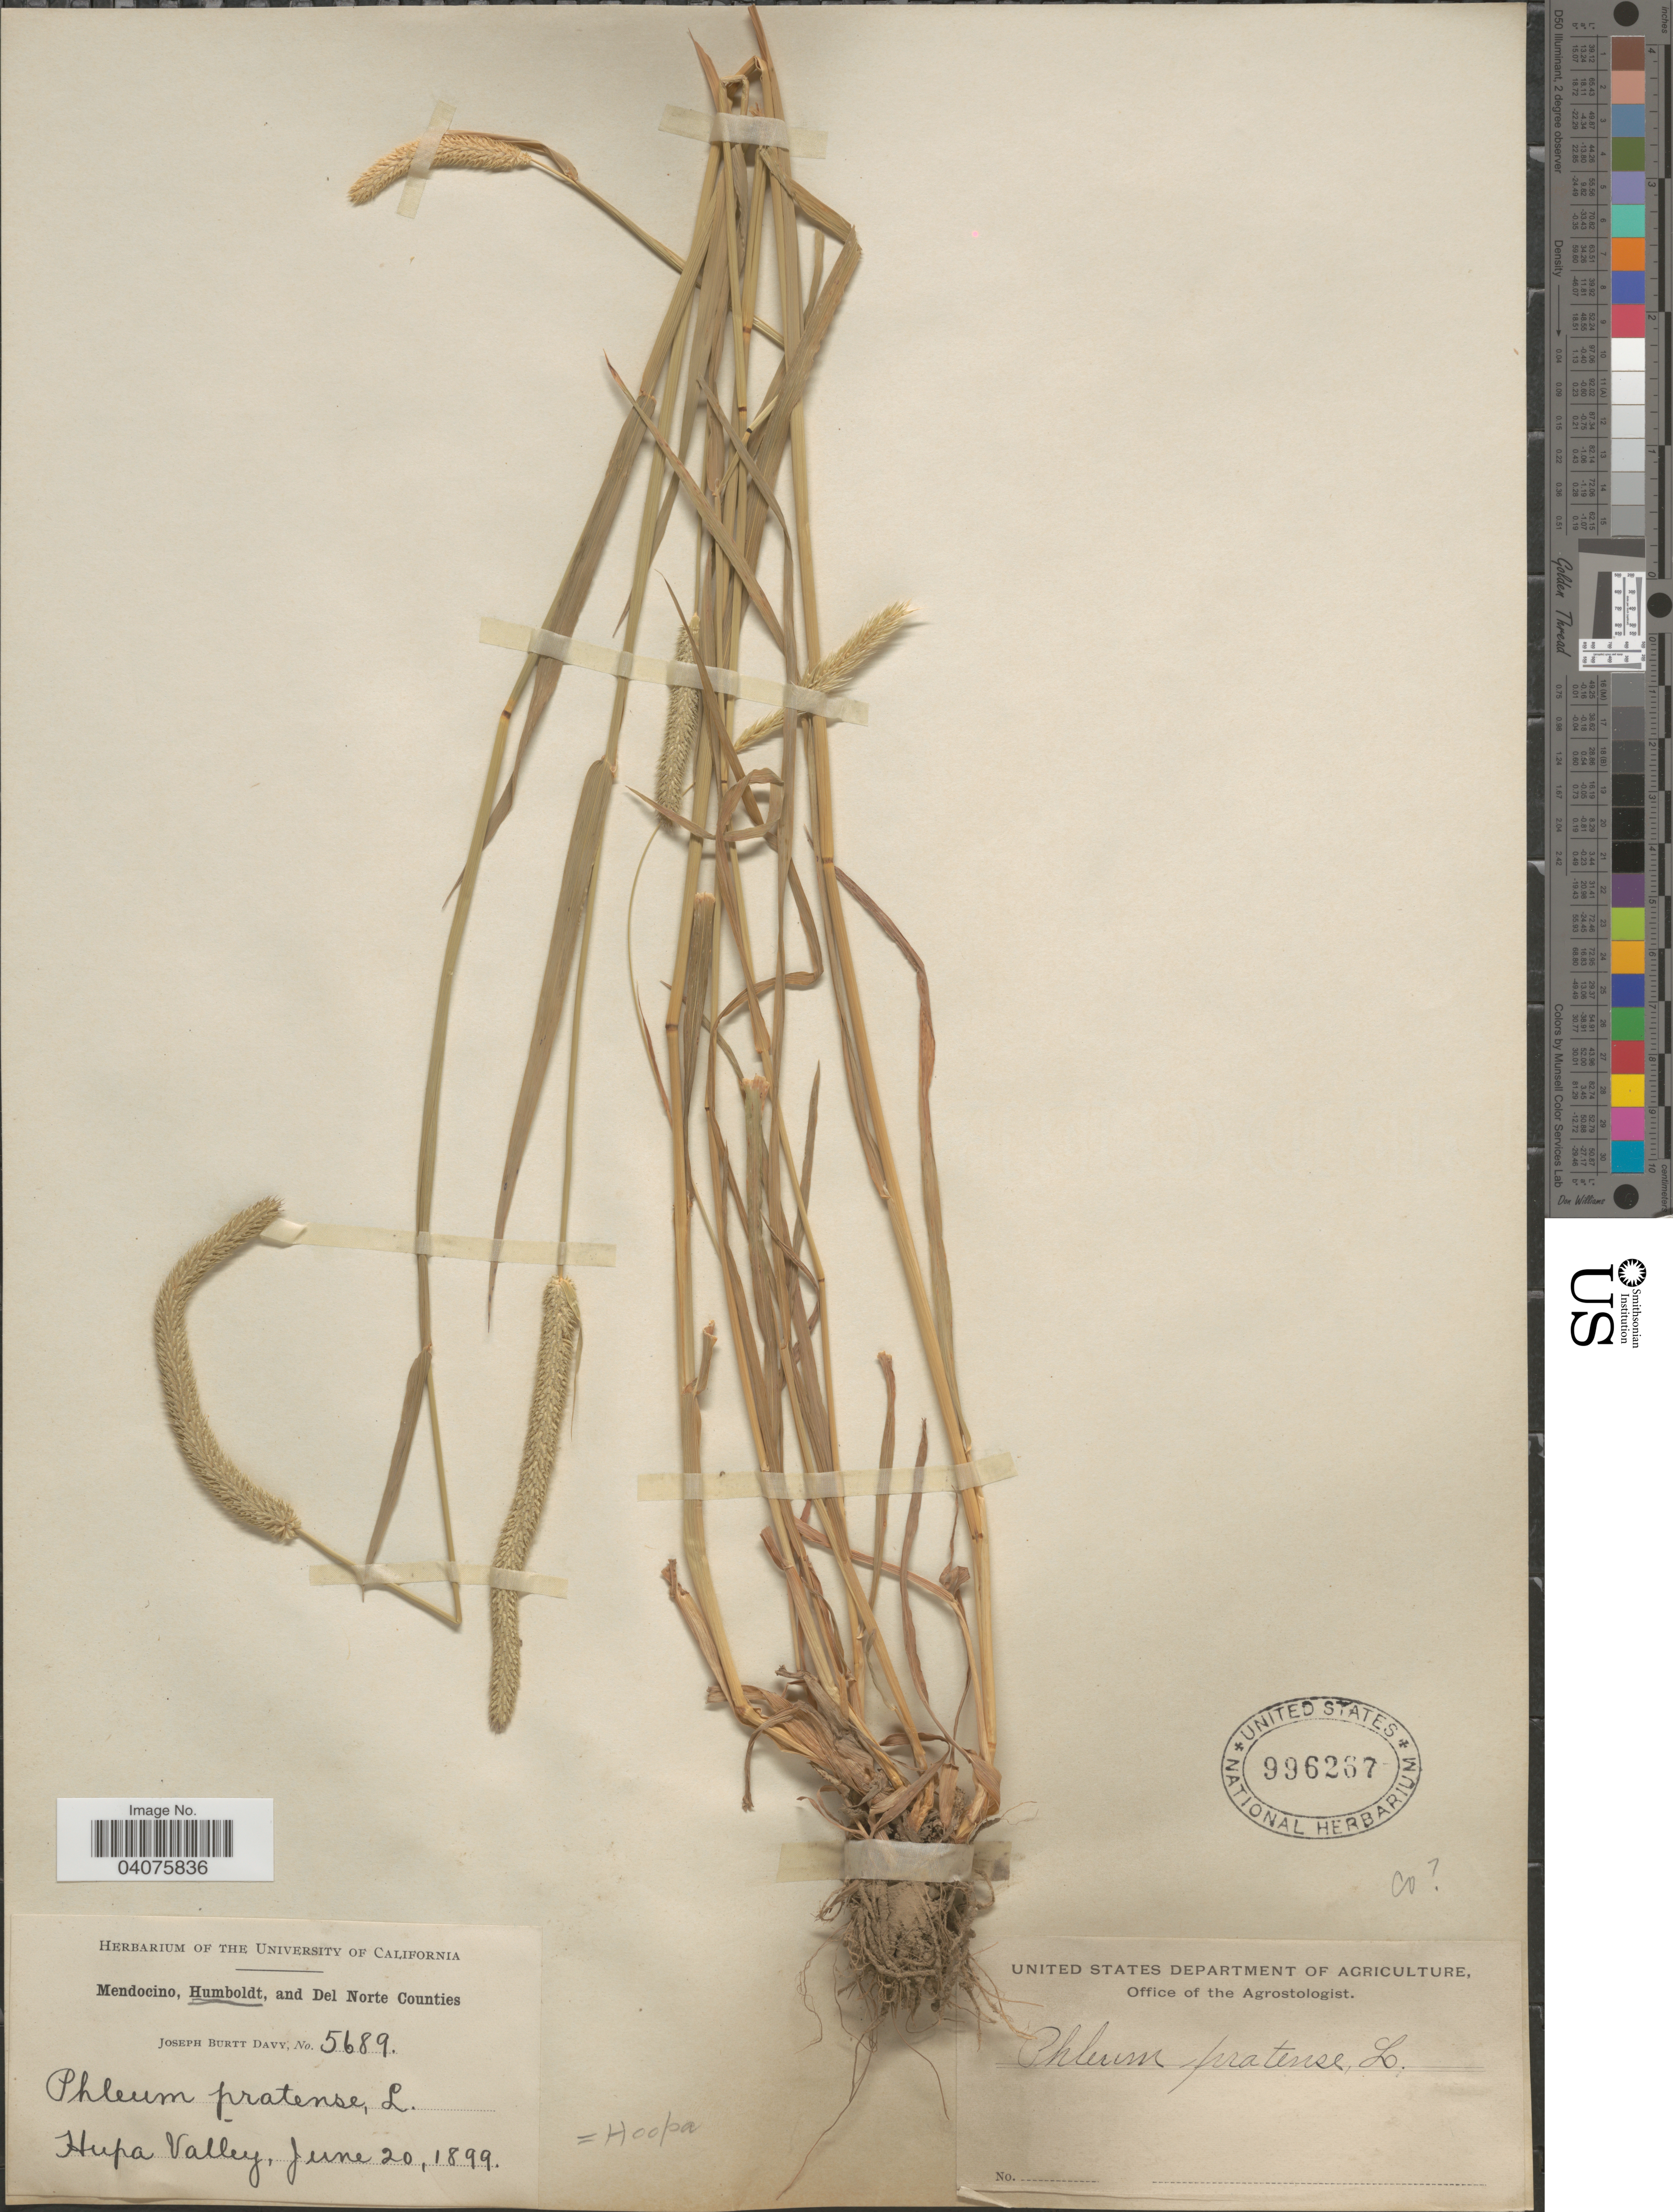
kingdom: Plantae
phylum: Tracheophyta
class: Liliopsida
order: Poales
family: Poaceae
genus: Phleum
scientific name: Phleum pratense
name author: L.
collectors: J. Burtt Davy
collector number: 5689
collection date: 1899-06-20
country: United States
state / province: California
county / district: Humboldt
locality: Humboldt County. Hupa Valley.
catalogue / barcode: US 996267